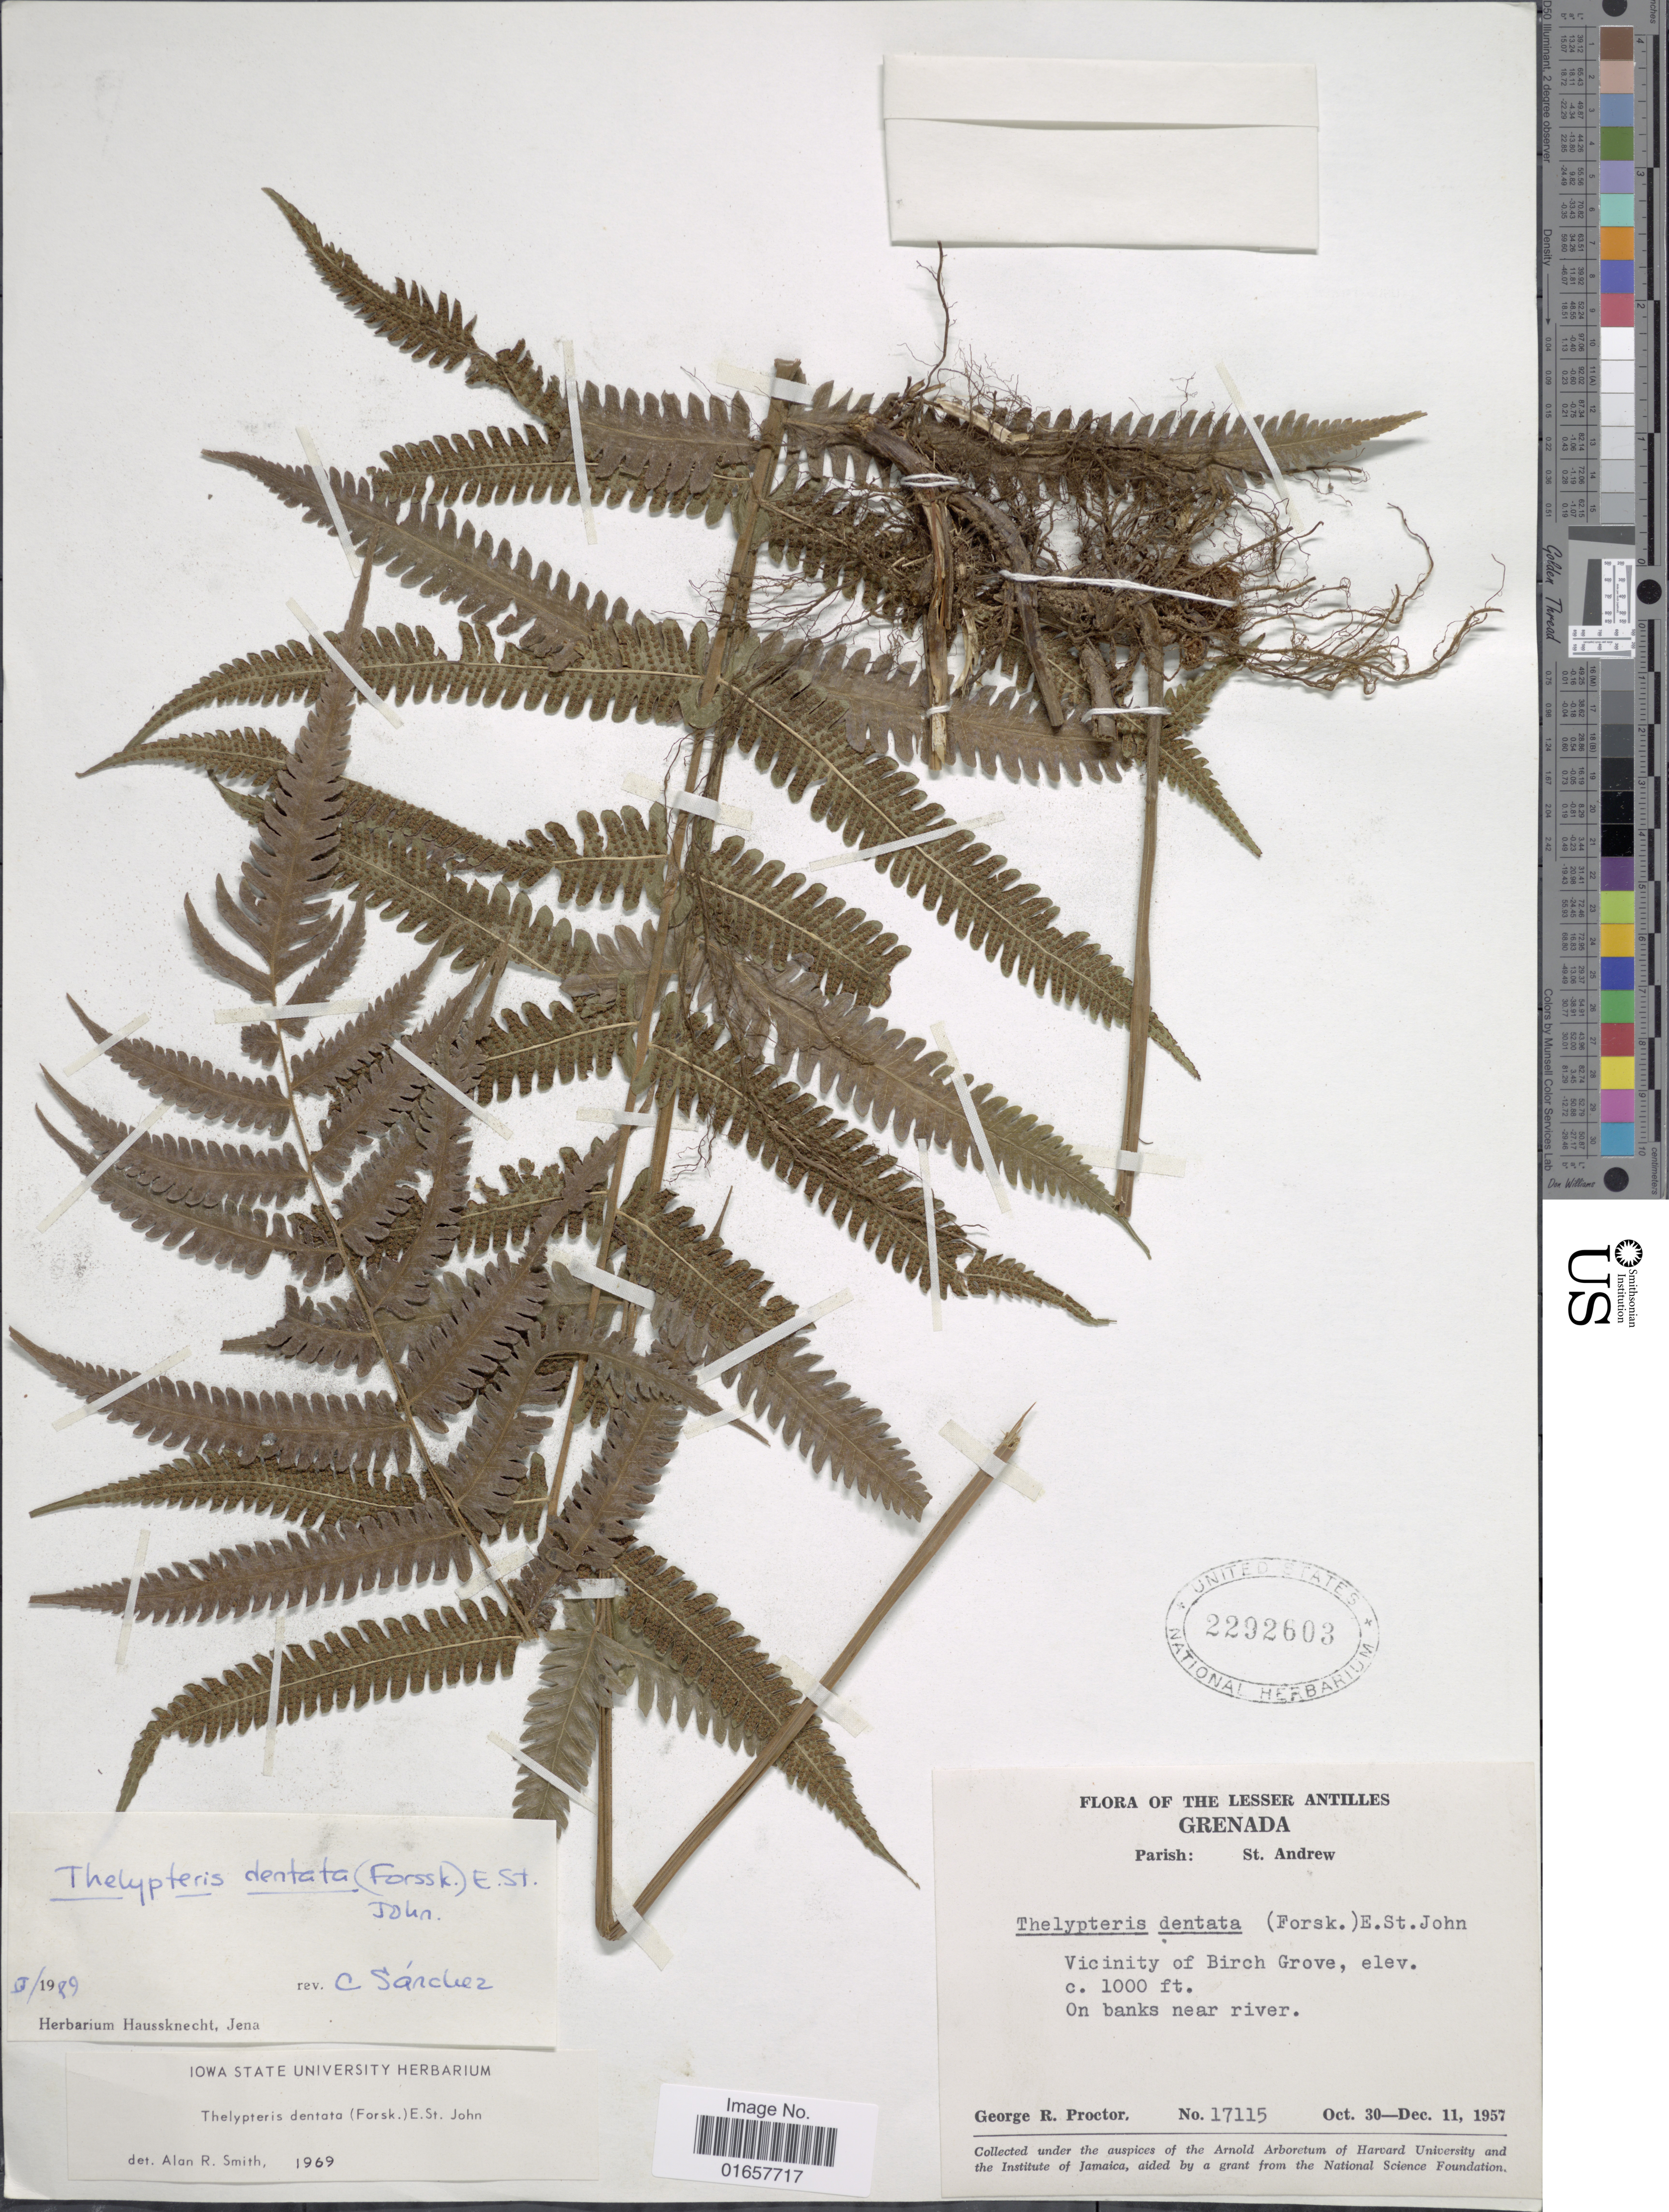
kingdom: Plantae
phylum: Tracheophyta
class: Polypodiopsida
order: Polypodiales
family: Thelypteridaceae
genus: Christella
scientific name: Christella dentata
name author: (Forssk.) Brownsey & Jermy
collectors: G. R. Proctor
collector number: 17115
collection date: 1957-10-30/1957-12-11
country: Grenada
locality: The Lesser Antilles, Grenada, Parish: St. Andrew. Vicinity of Birch Grove.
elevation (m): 305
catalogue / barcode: US 2292603